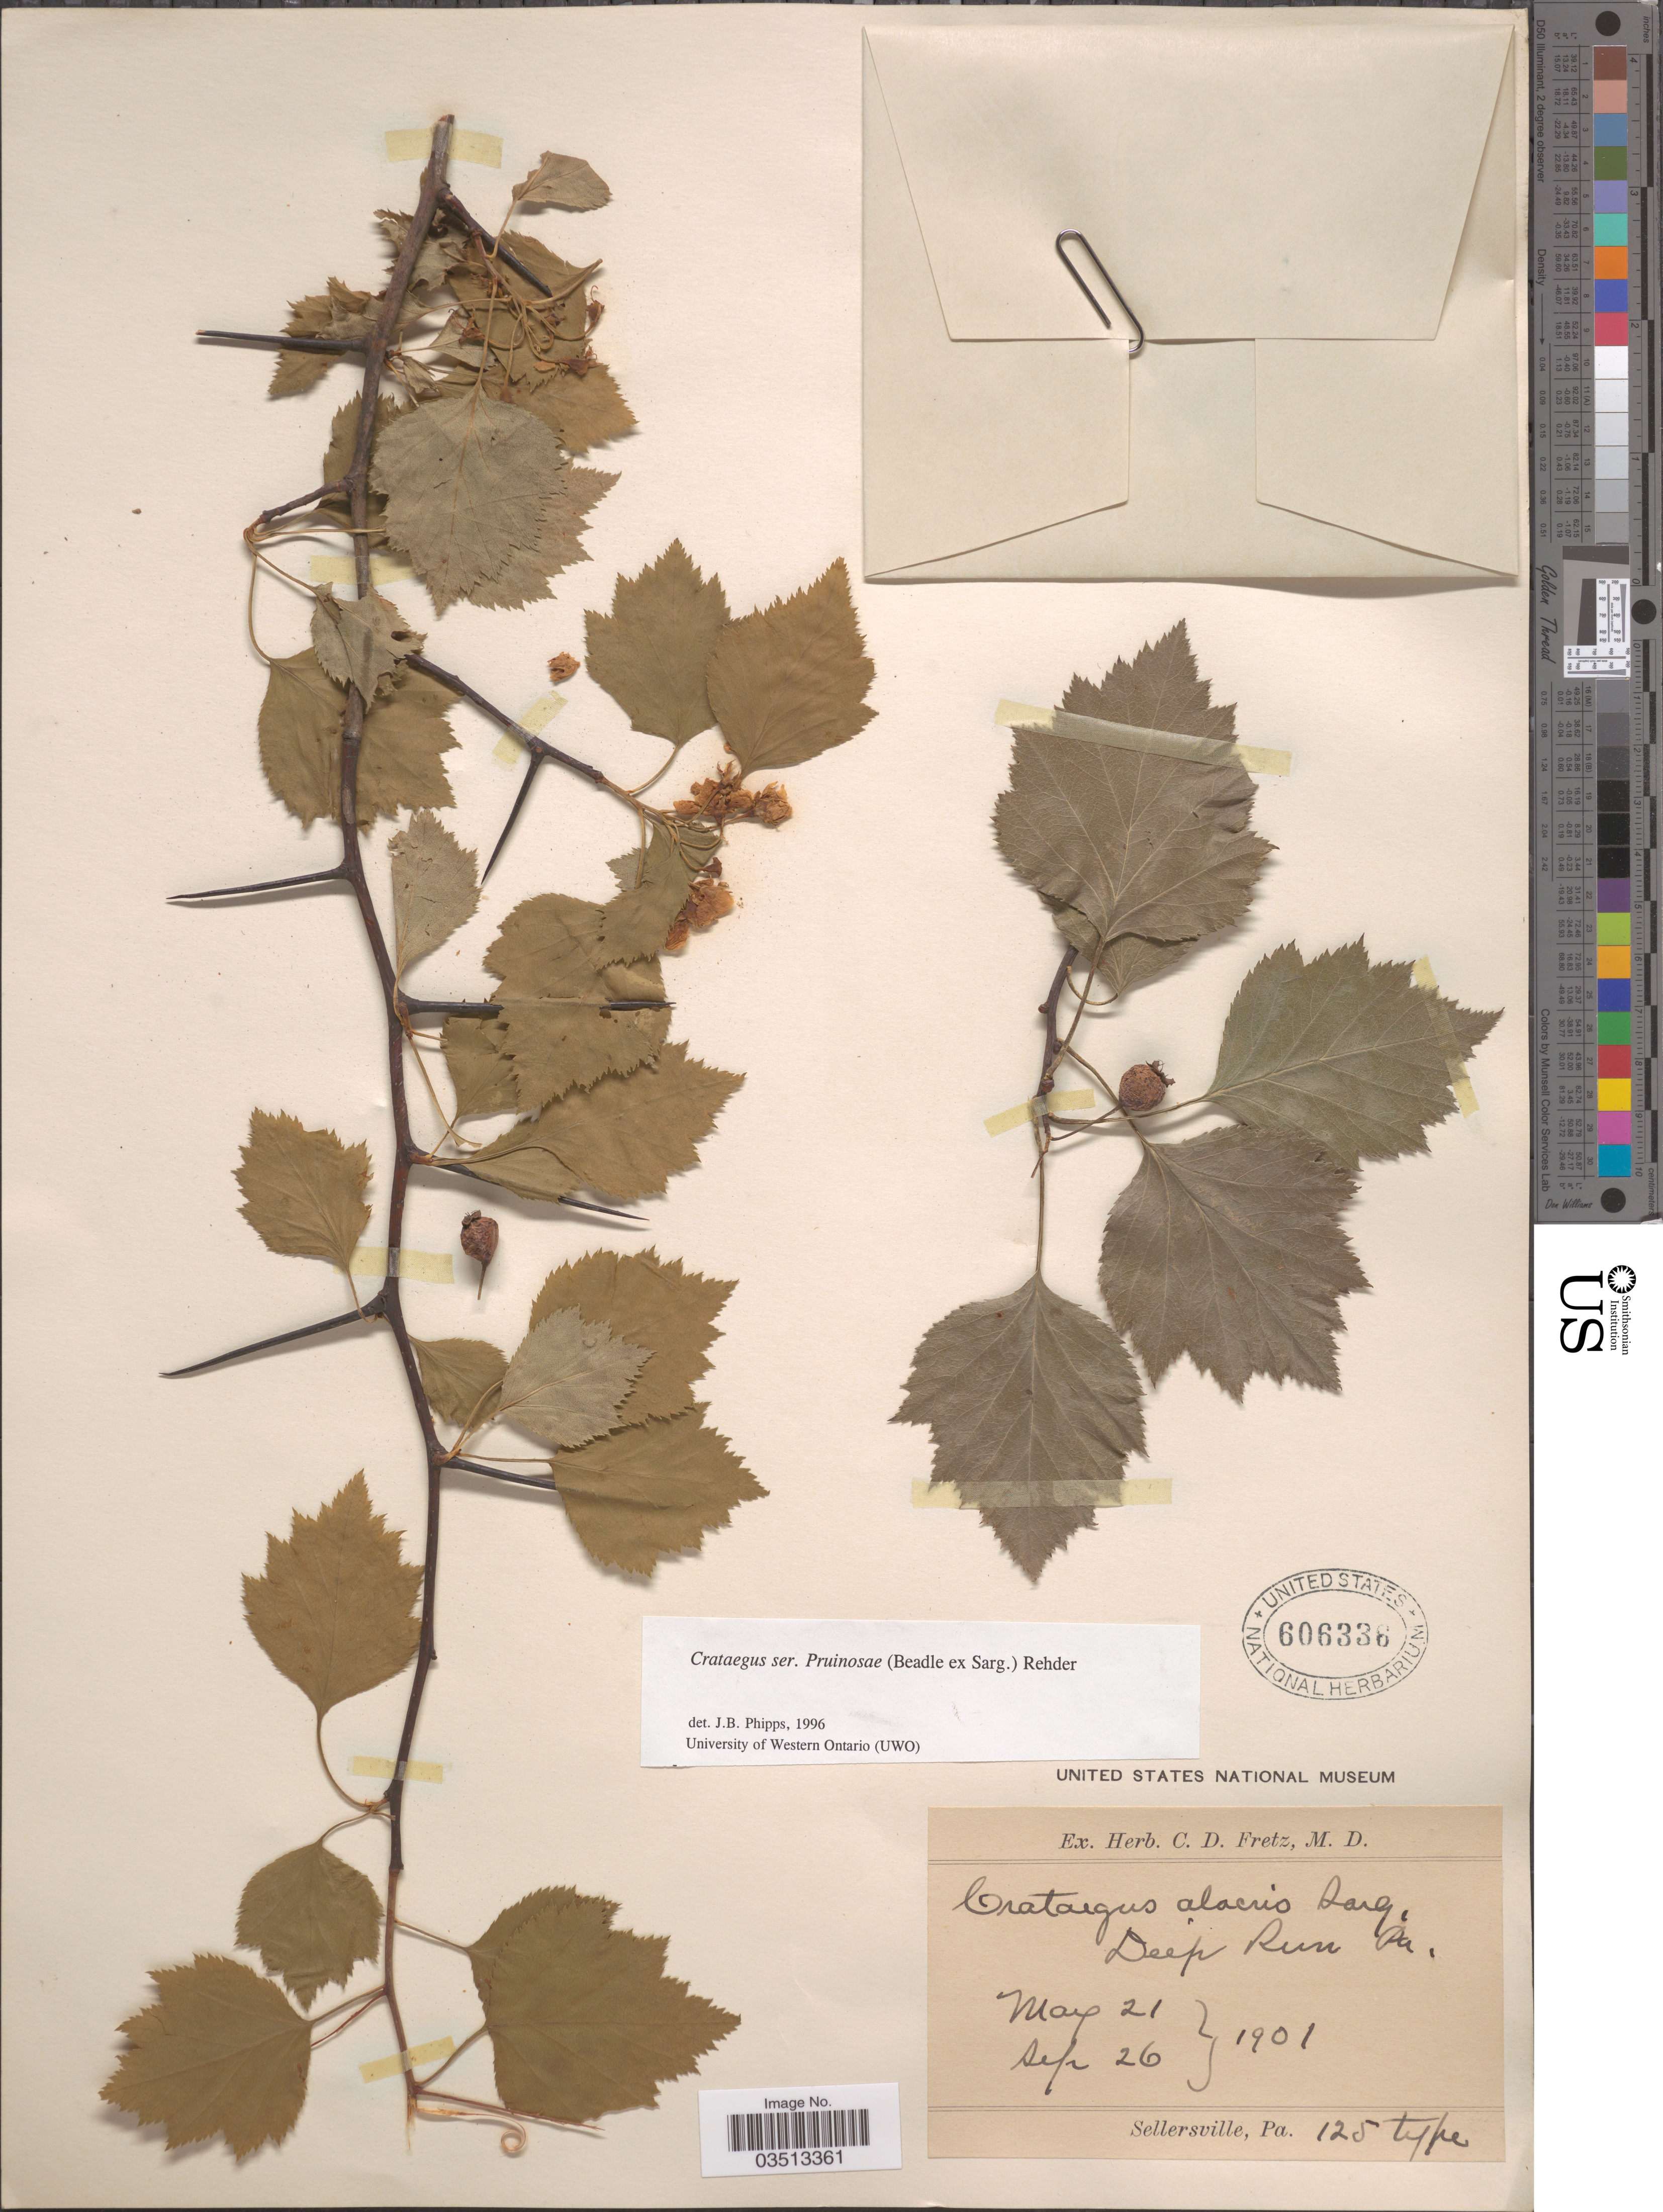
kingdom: Plantae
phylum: Tracheophyta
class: Magnoliopsida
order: Rosales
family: Rosaceae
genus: Crataegus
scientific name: Crataegus alacris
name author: Sarg.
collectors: ex herb. C.D. Fretz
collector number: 125?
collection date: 1901-05-21/1901-09-26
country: United States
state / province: Pennsylvania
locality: Deep Run.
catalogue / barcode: US 606336